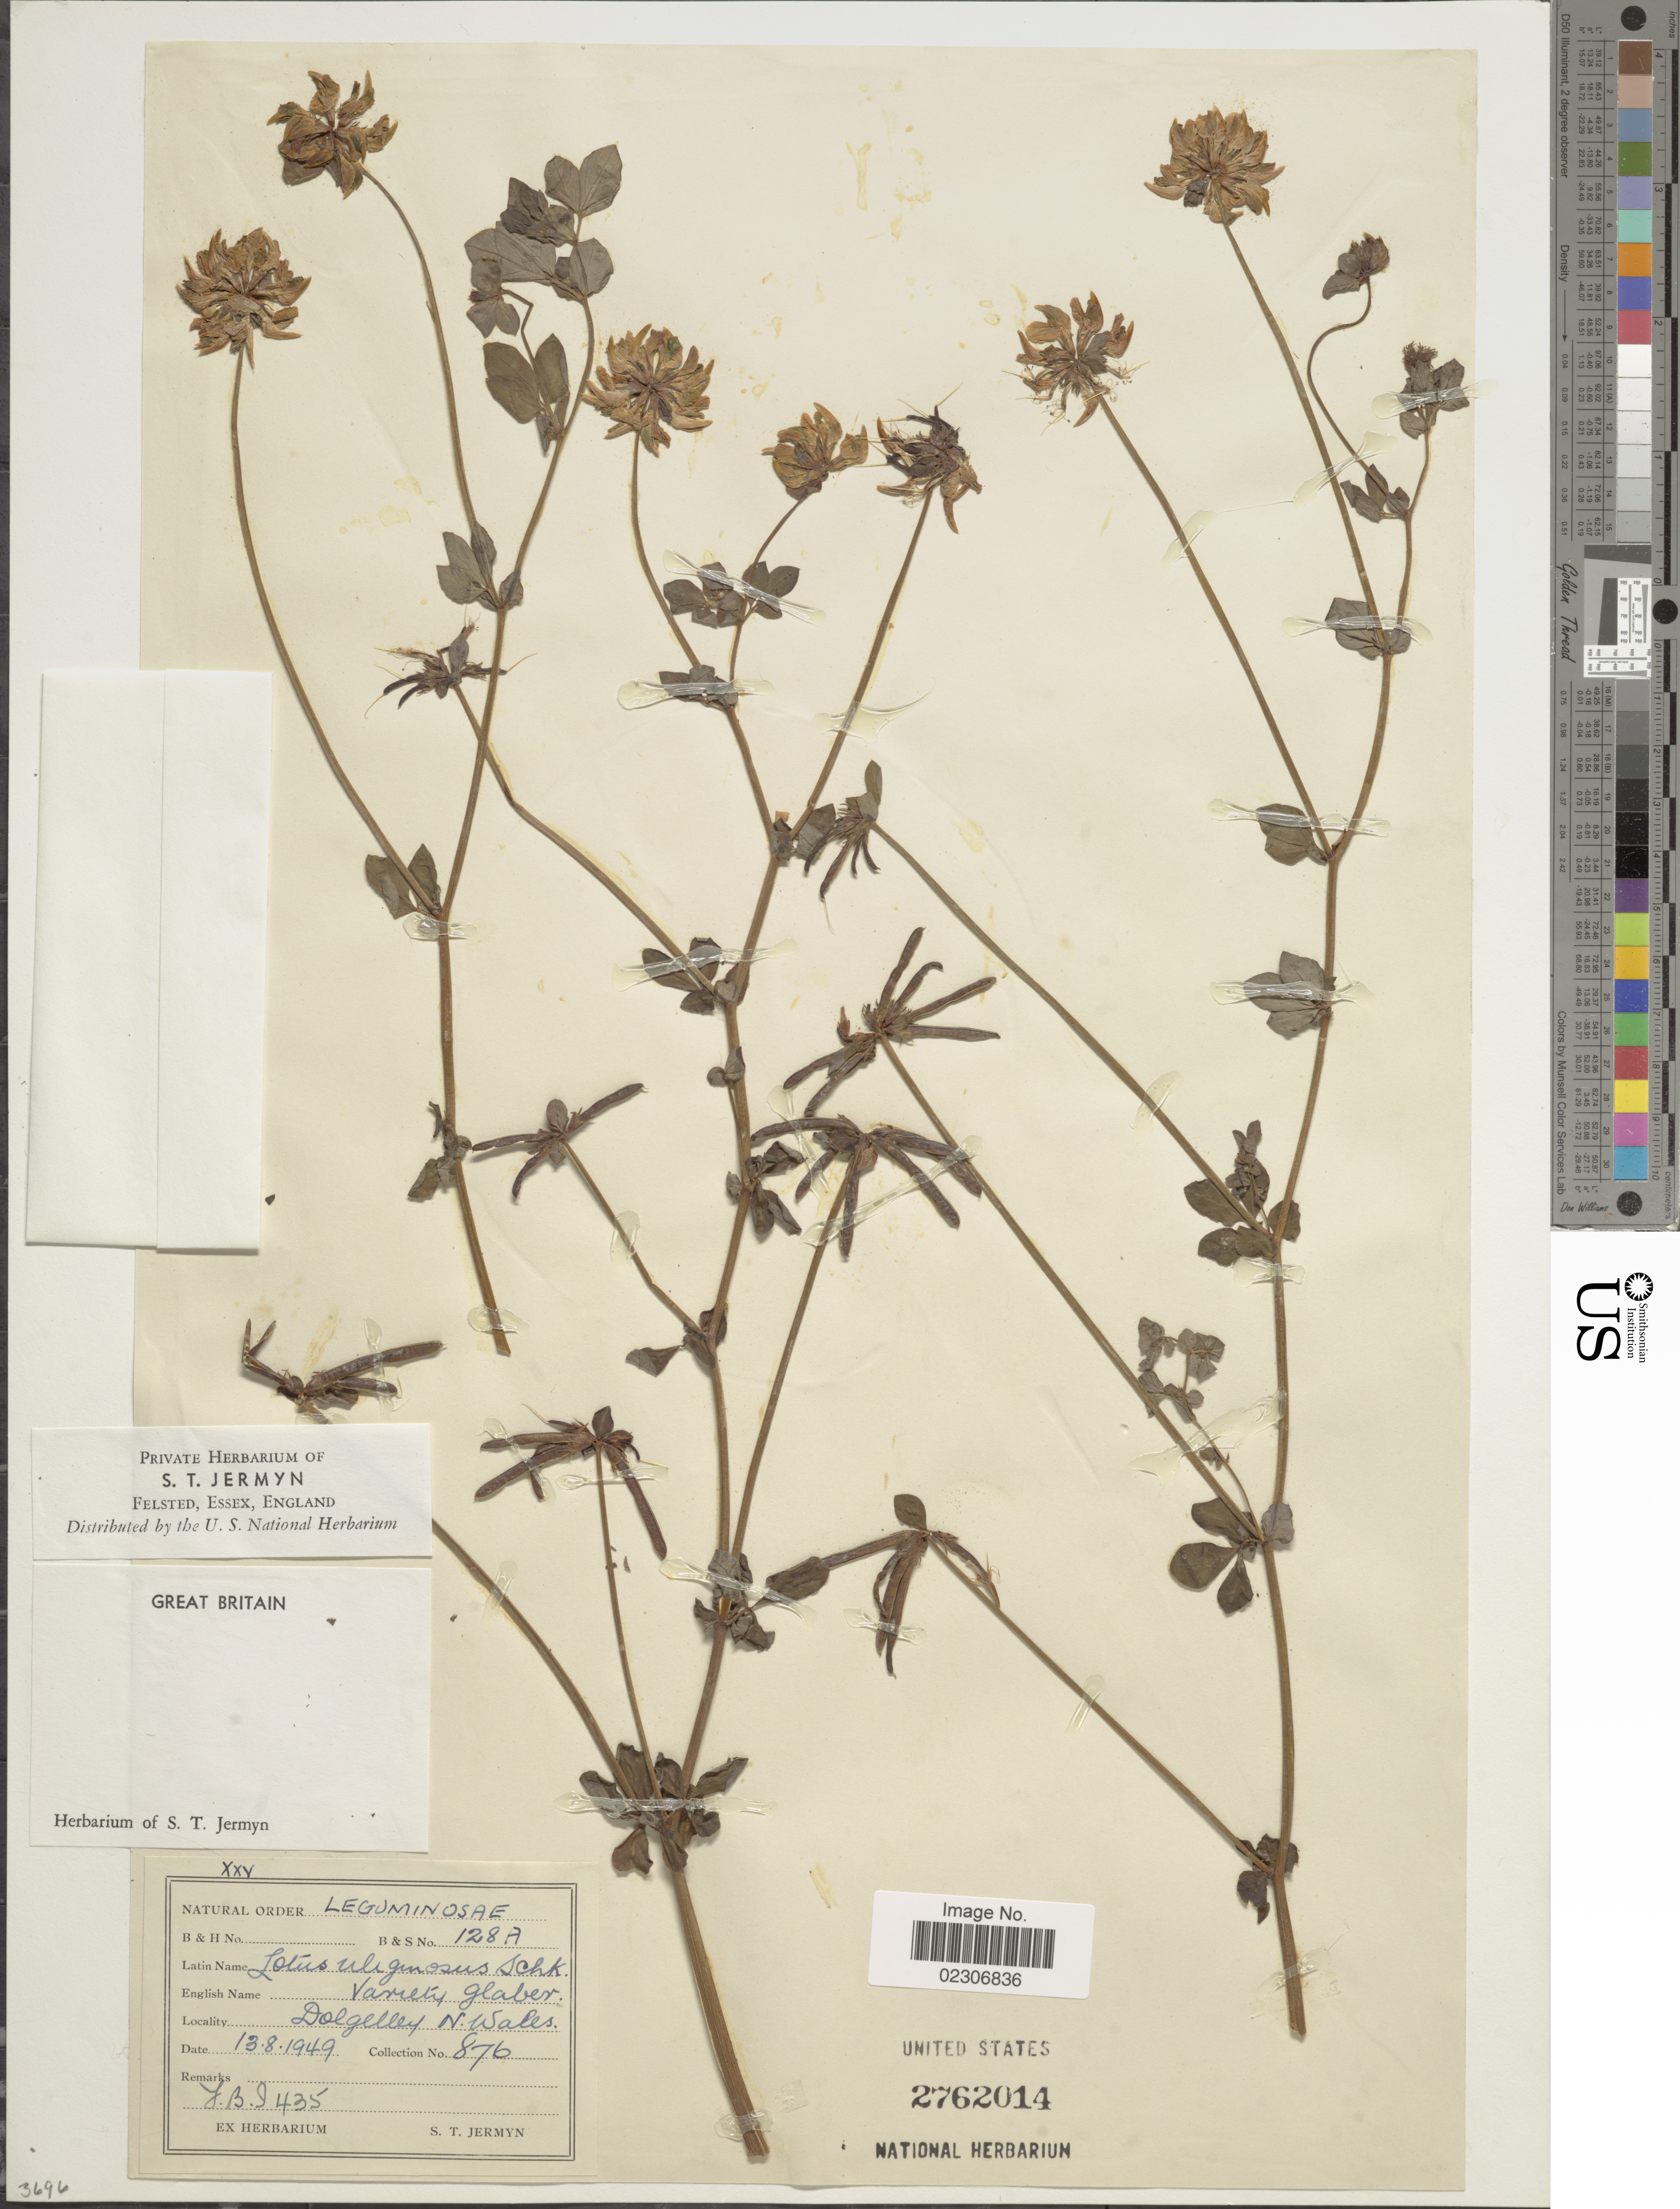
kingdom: Plantae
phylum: Tracheophyta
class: Magnoliopsida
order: Fabales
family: Fabaceae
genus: Lotus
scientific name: Lotus uliginosus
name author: Schkuhr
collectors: S. Jermyn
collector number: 876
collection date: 1949-08-13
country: United Kingdom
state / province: England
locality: Great Britain. Dolgelley N. Wales.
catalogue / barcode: US 2762014